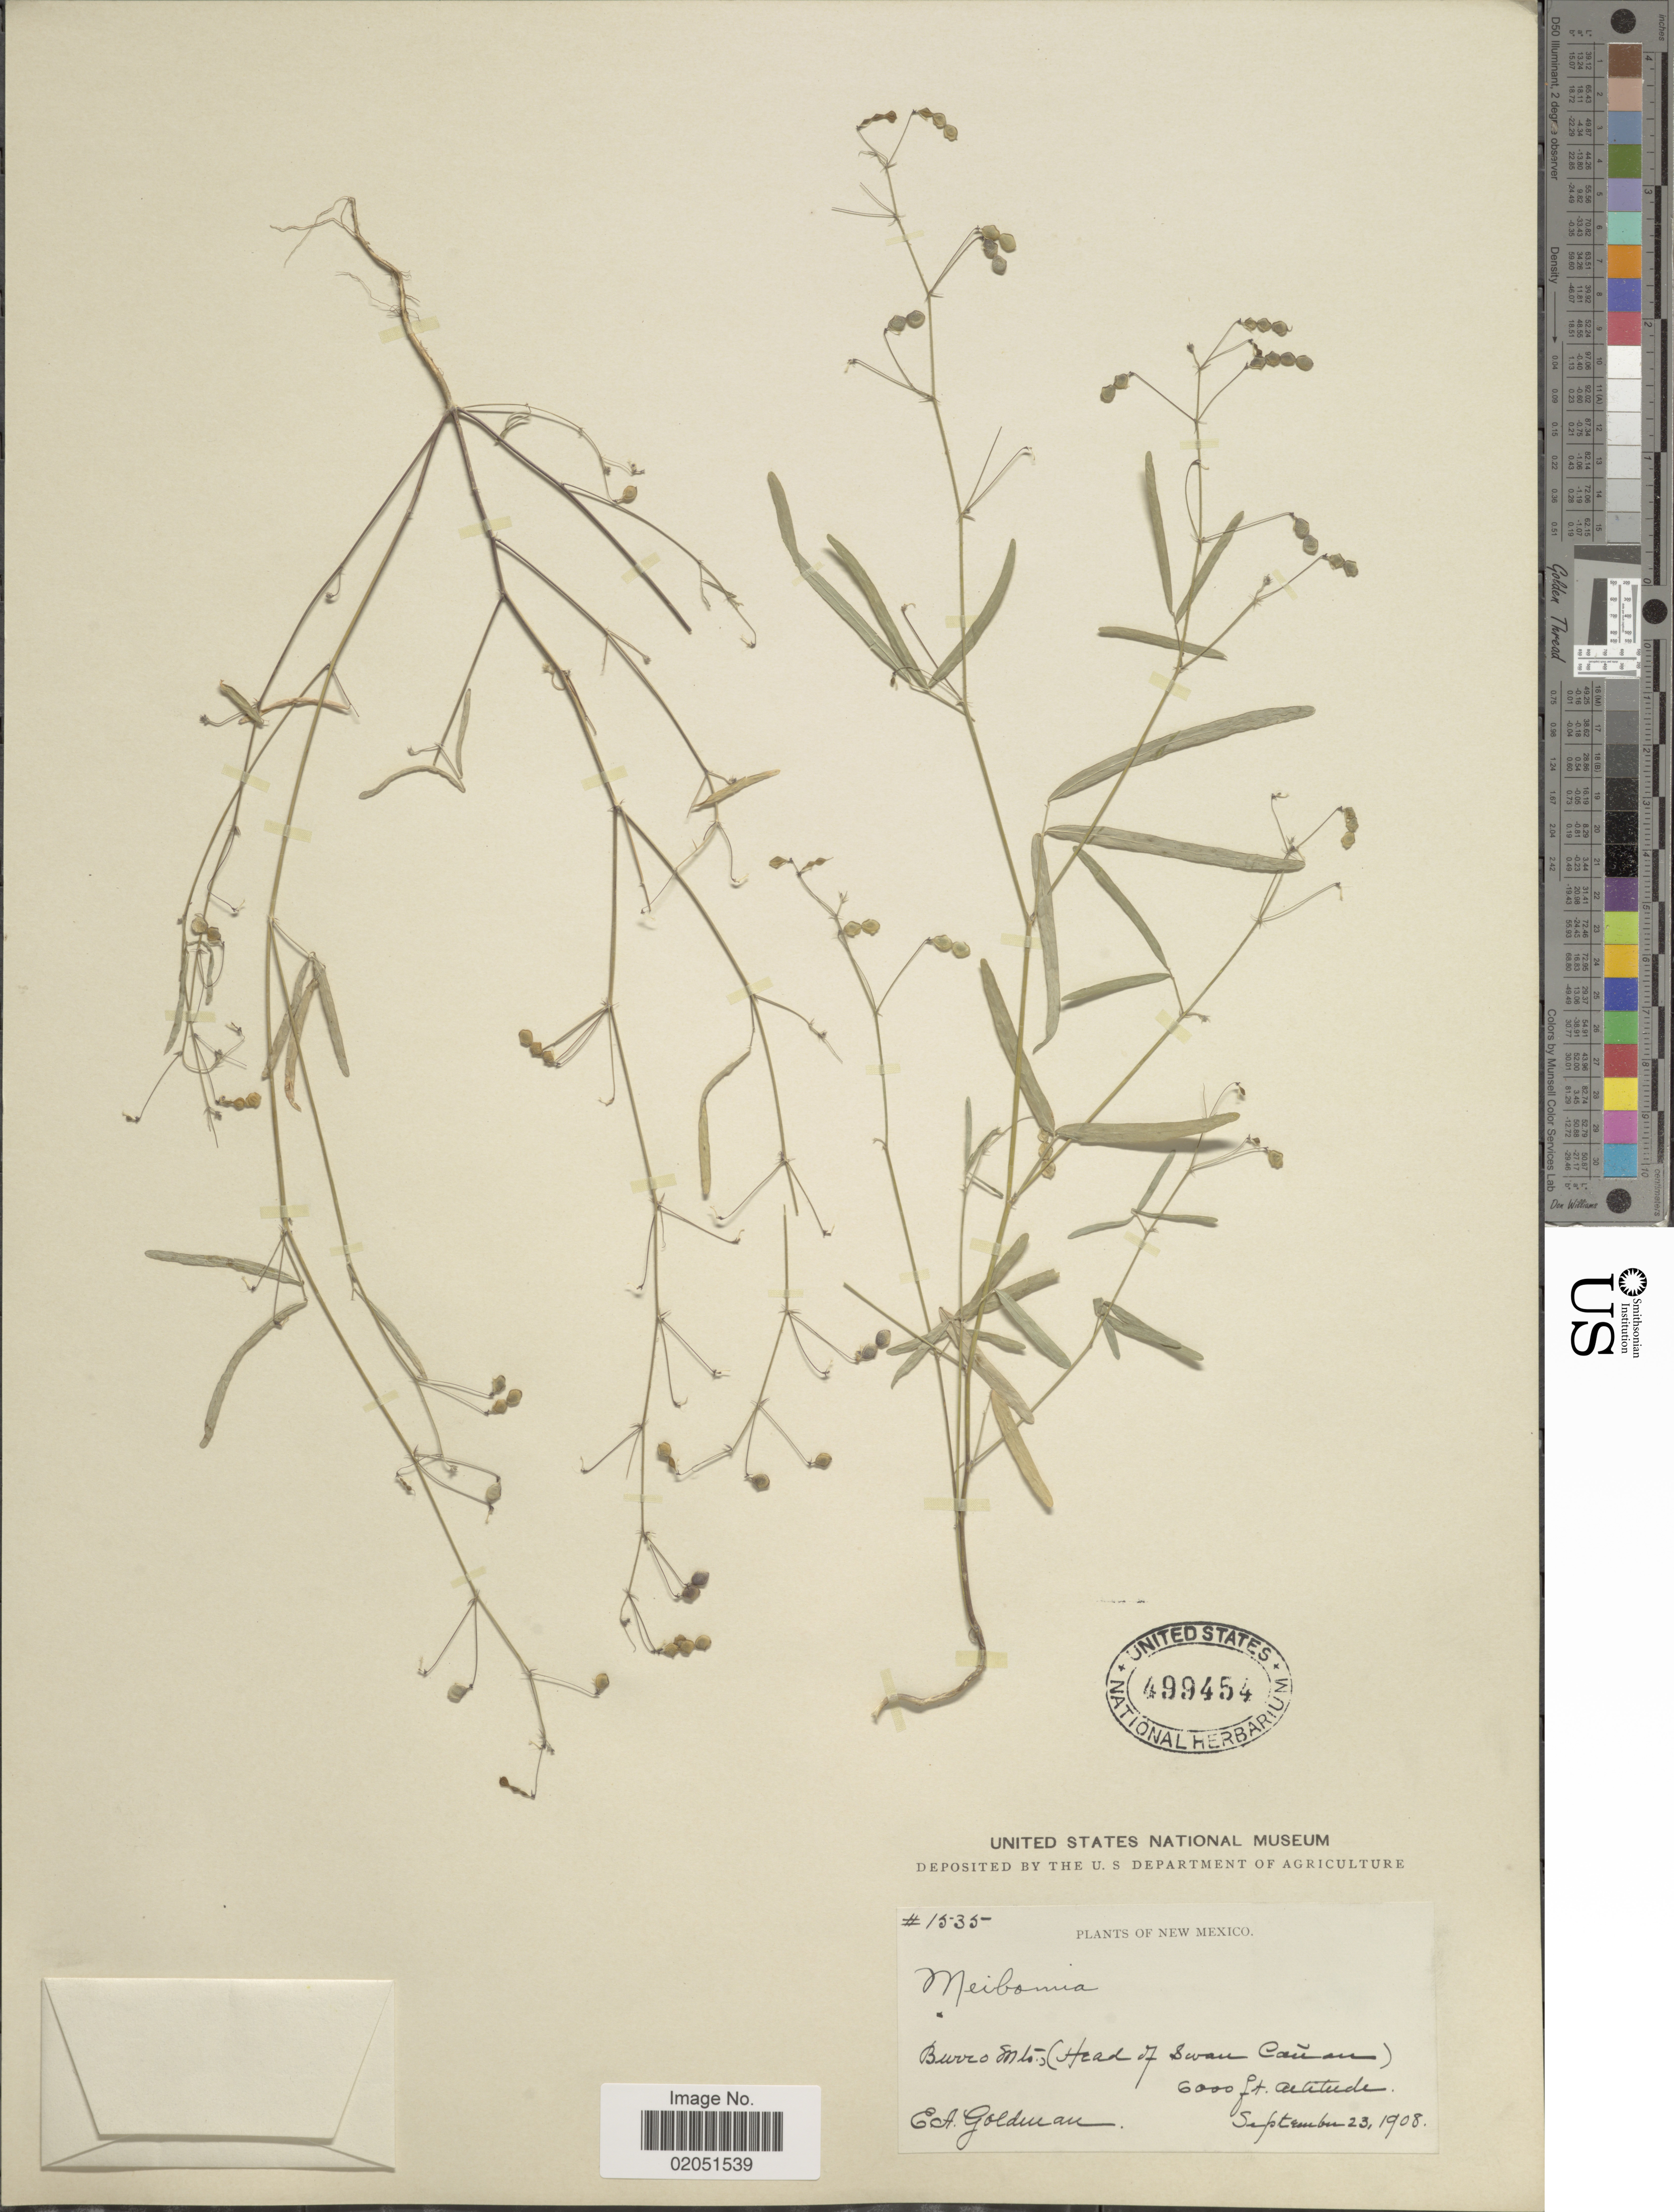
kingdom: Plantae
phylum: Tracheophyta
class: Magnoliopsida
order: Fabales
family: Fabaceae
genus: Desmodium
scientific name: Desmodium rosei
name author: B.G. Schub.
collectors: E. A. Goldman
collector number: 1535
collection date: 1908-09-23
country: United States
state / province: New Mexico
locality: Burro Mts, (Head of Swan Cañon).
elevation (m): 1829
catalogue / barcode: US 499454